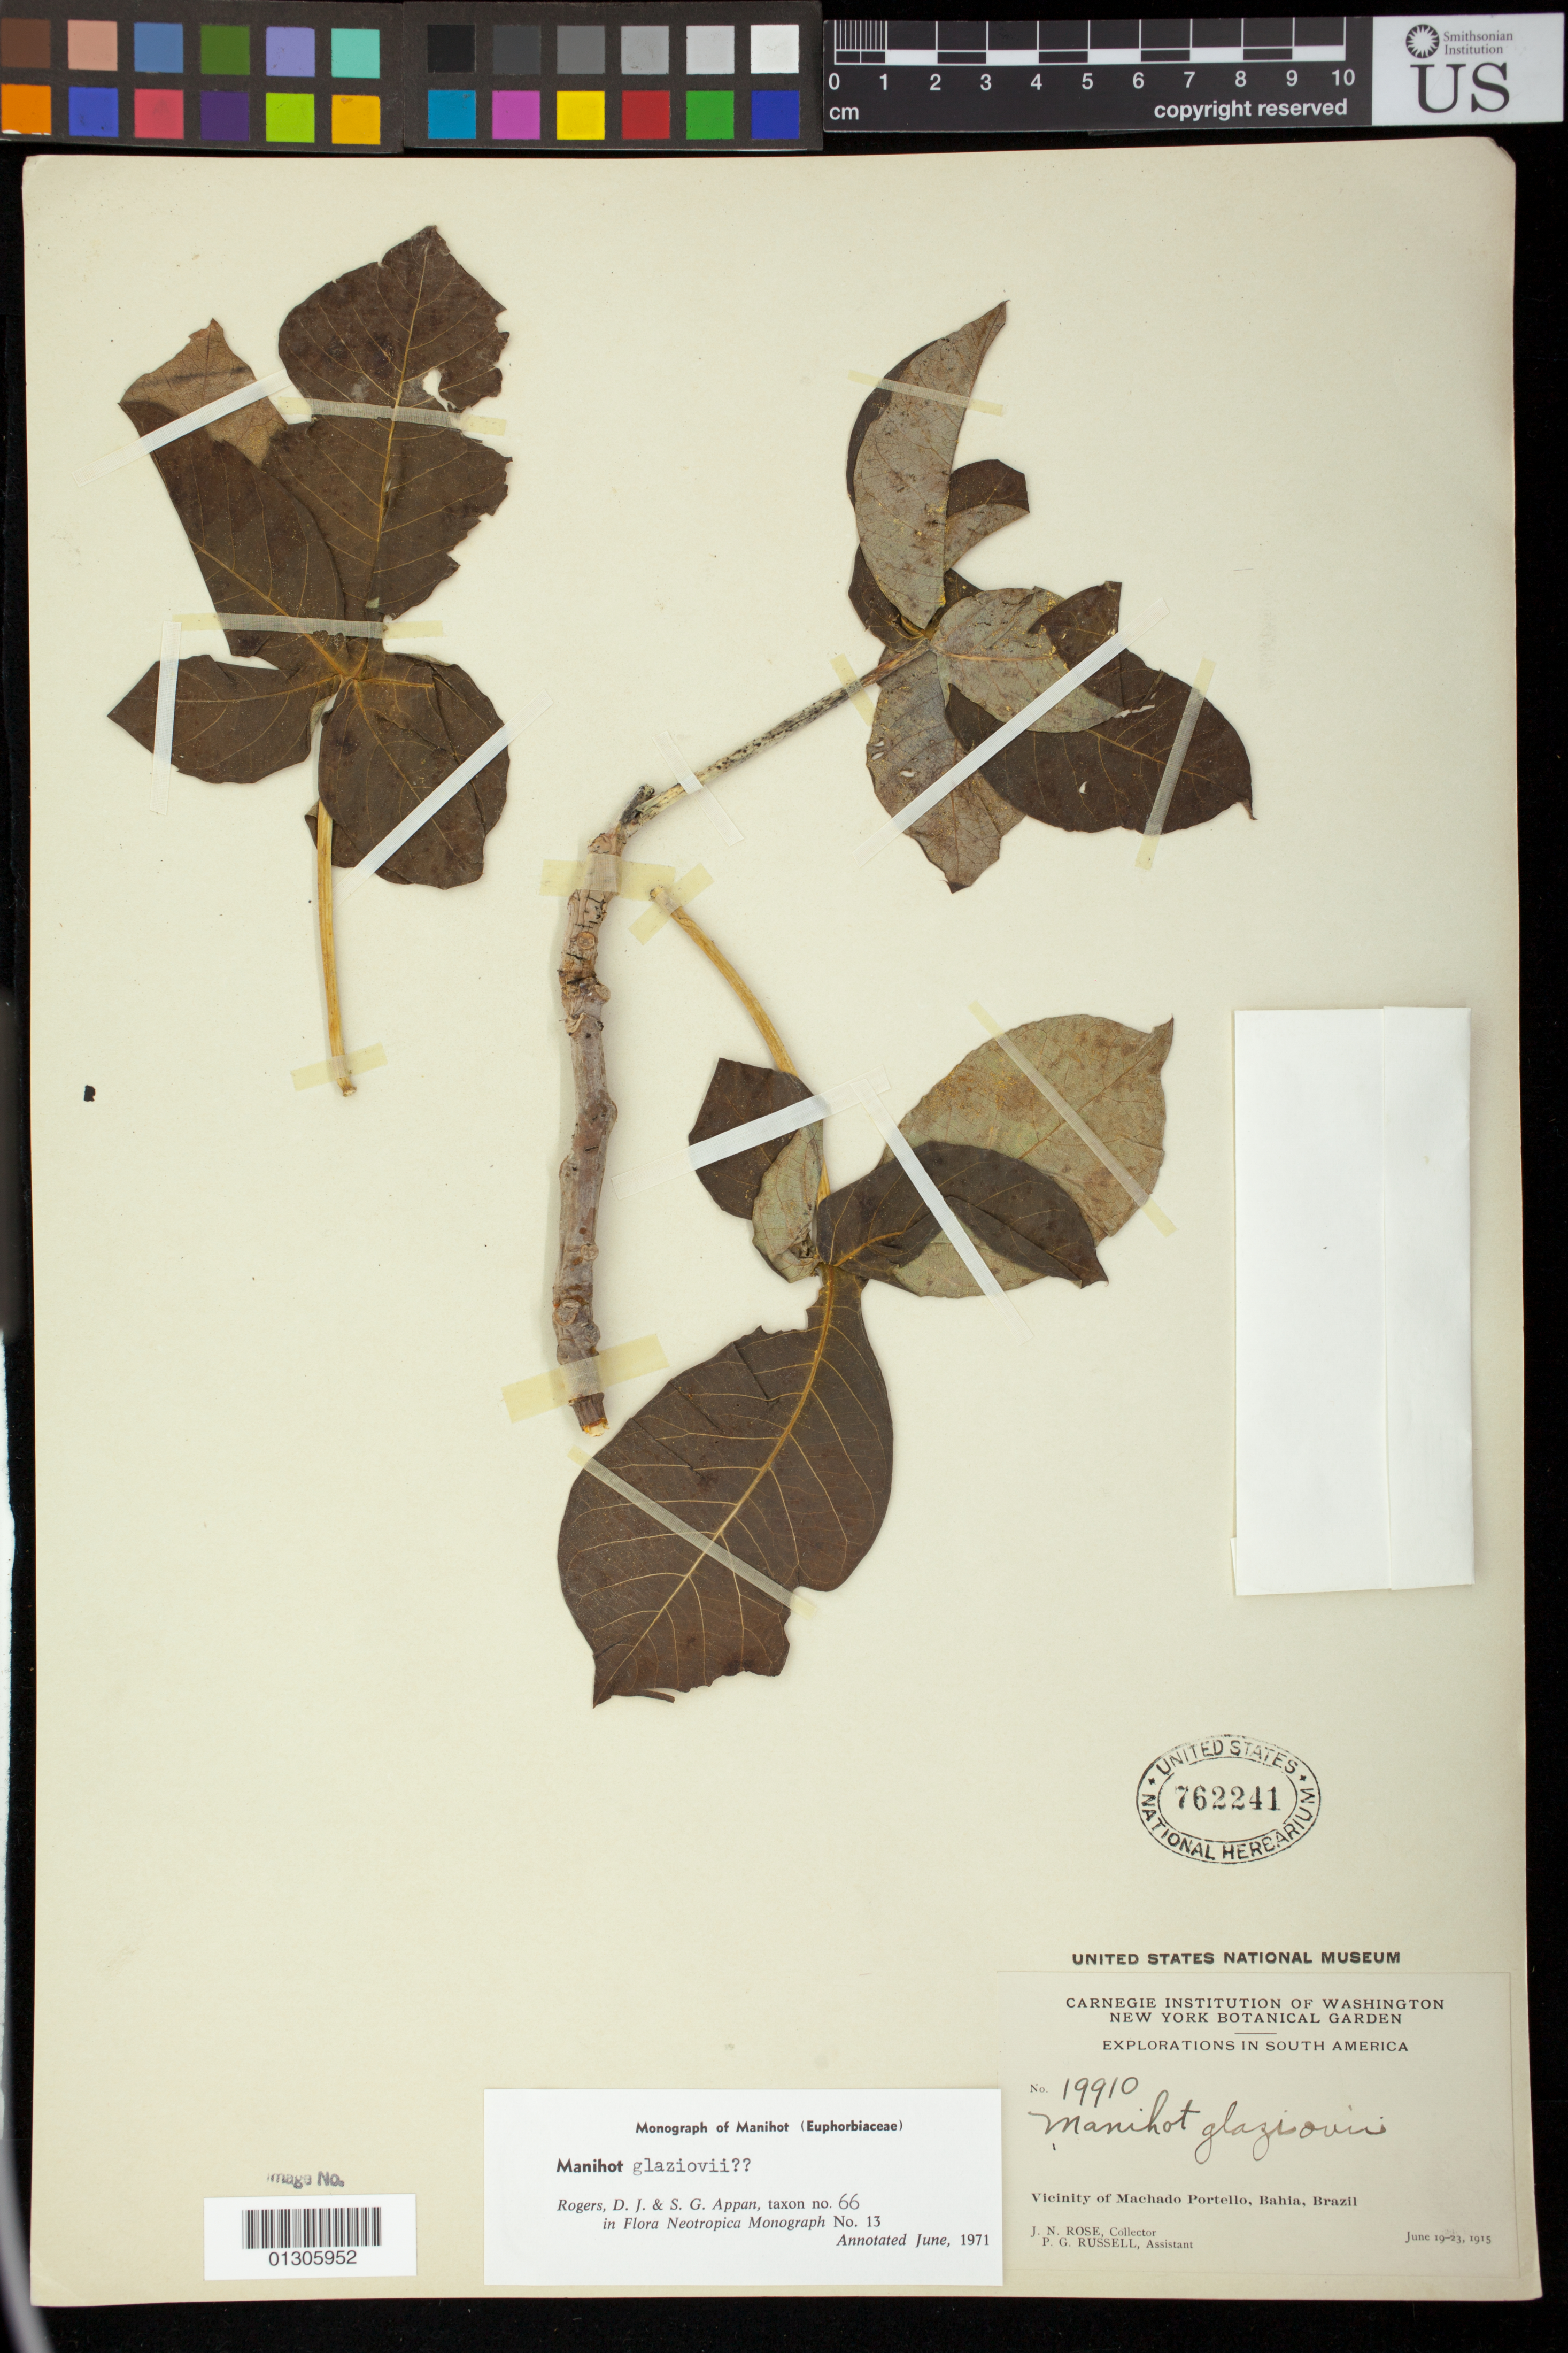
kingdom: Plantae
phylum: Tracheophyta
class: Magnoliopsida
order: Malpighiales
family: Euphorbiaceae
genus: Manihot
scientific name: Manihot dichotoma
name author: Ule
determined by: Mendoza, M.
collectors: J. N. Rose & P. G. Russell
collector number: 19910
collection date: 1915-06-19/1915-06-23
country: Brazil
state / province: Bahia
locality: Vicinity of Machado Portello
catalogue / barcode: US 762241